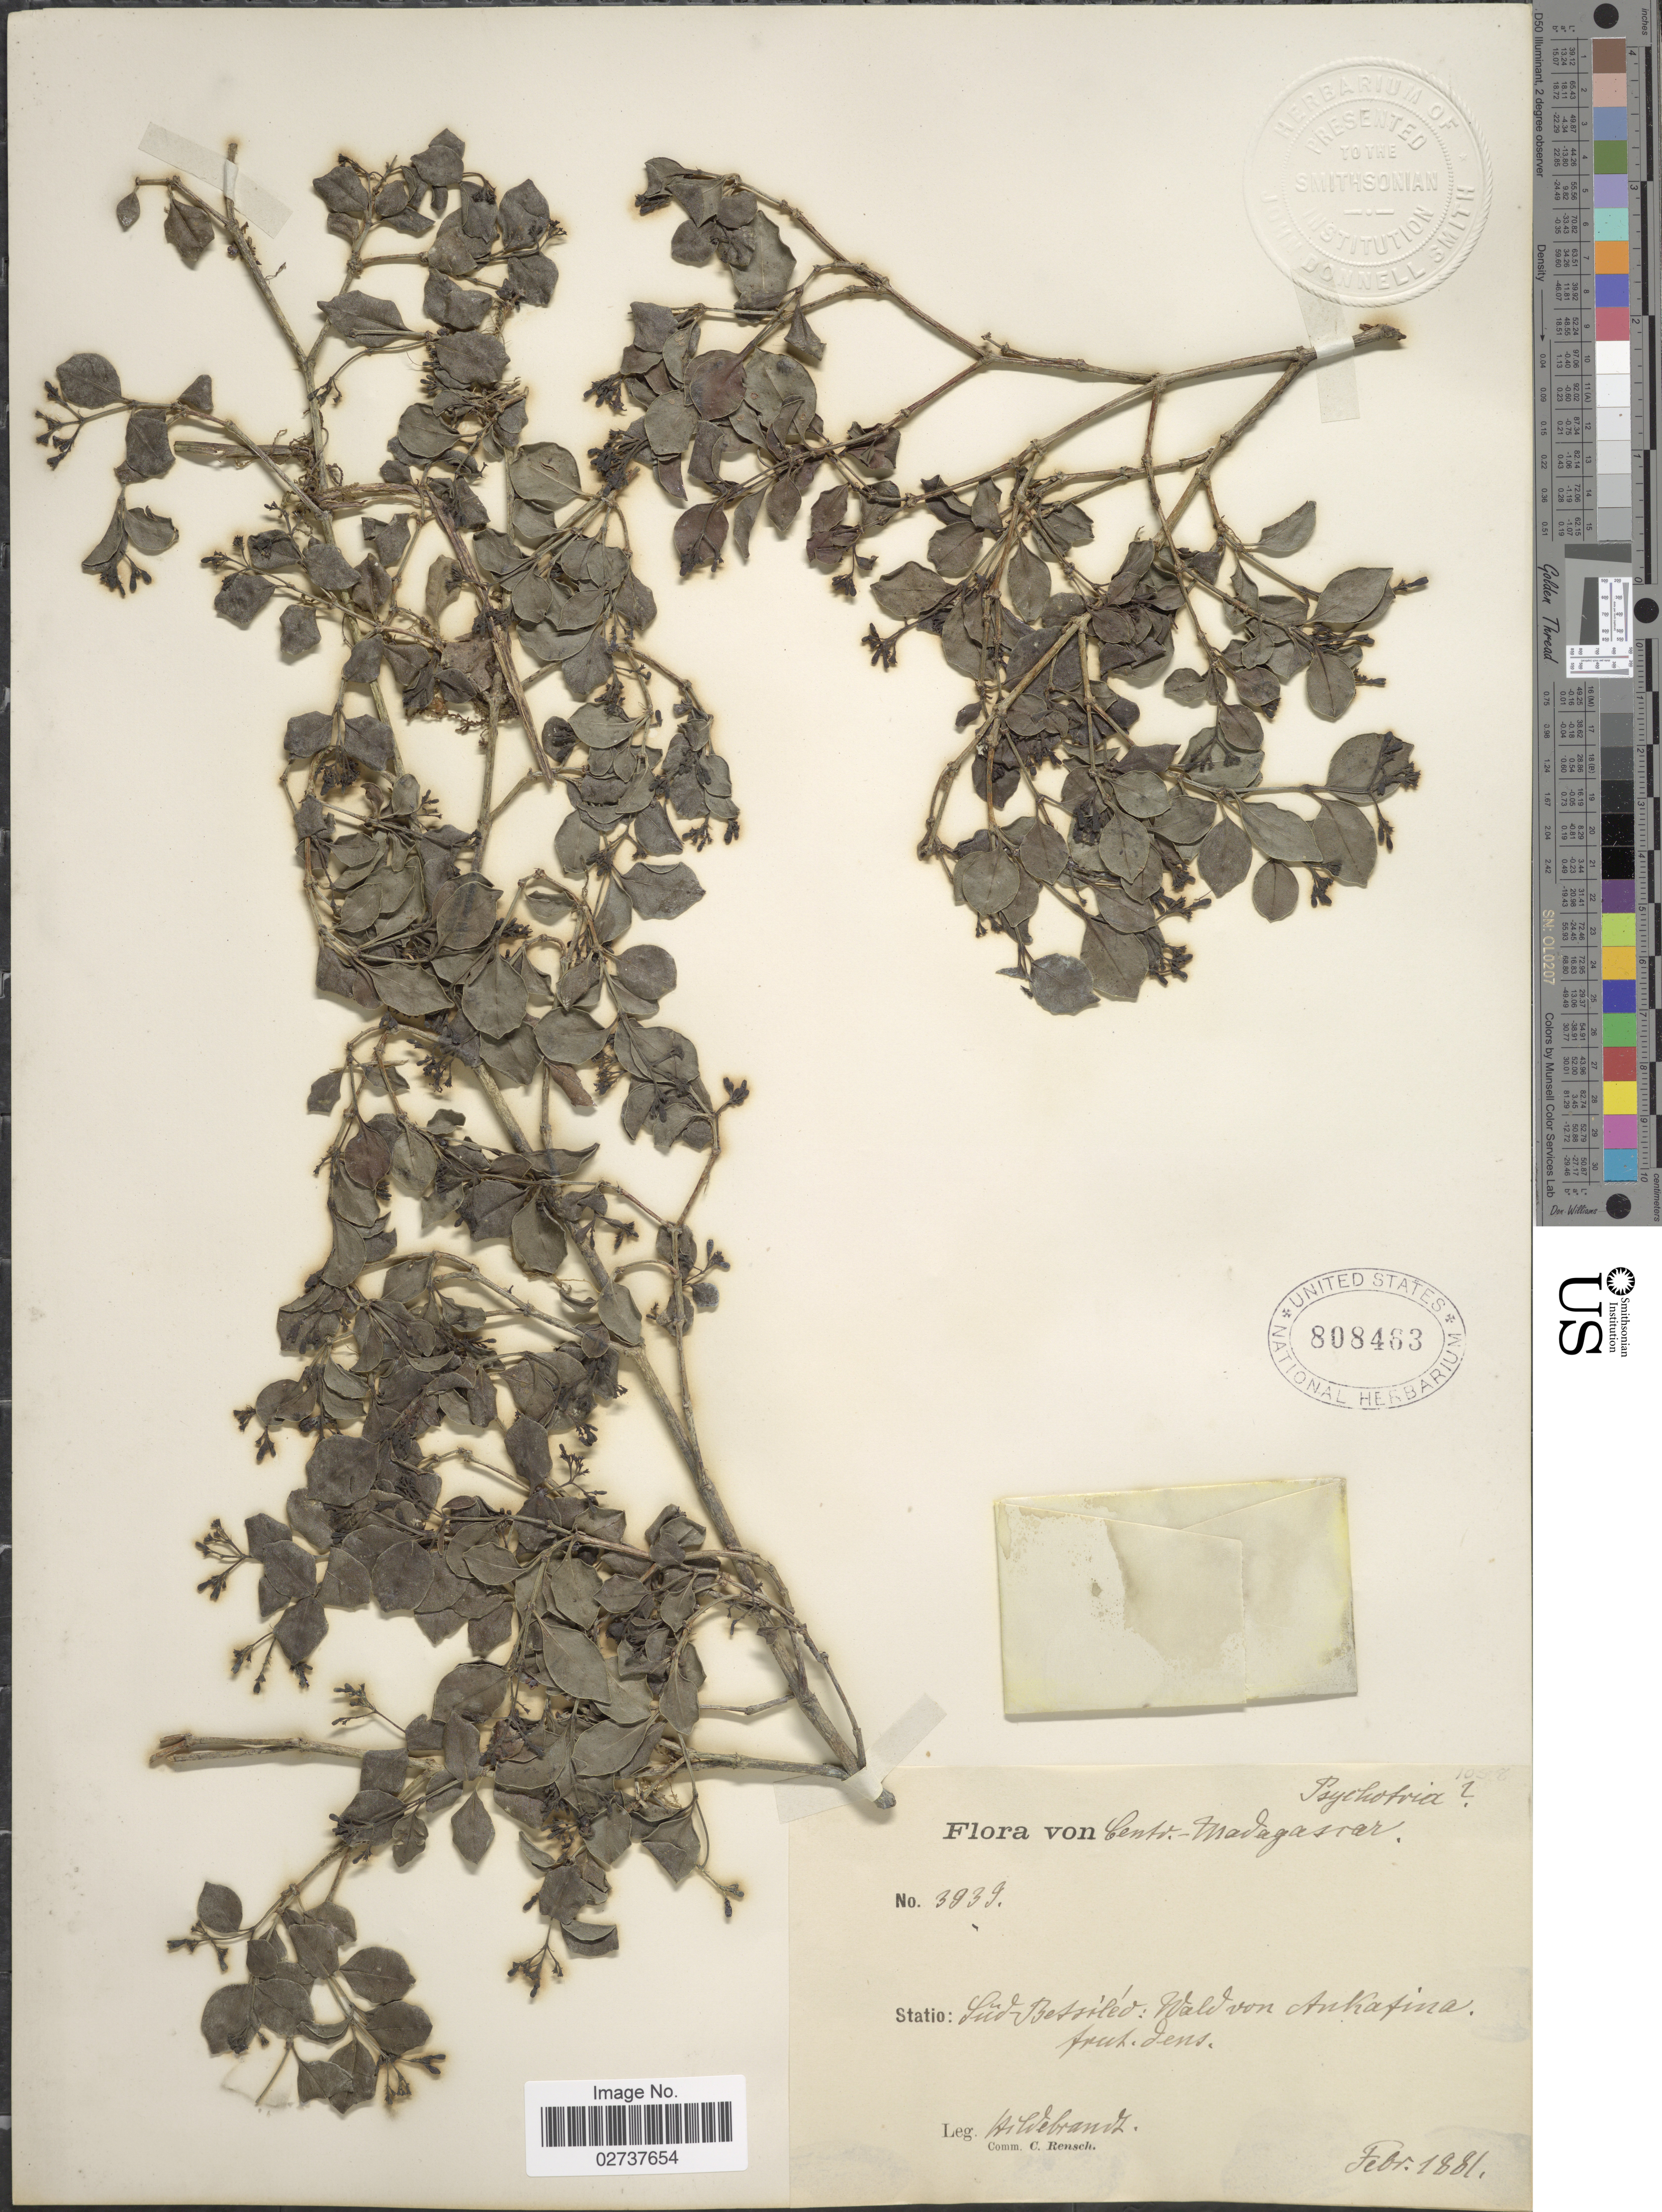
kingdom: Plantae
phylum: Tracheophyta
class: Magnoliopsida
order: Gentianales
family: Rubiaceae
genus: Psychotria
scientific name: Psychotria sp.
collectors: Webrandt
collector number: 3939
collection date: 1881-02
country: Madagascar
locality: Centr.-Madagascar, Sud-Bessileo: Wald von Ankafina.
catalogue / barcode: US 808463